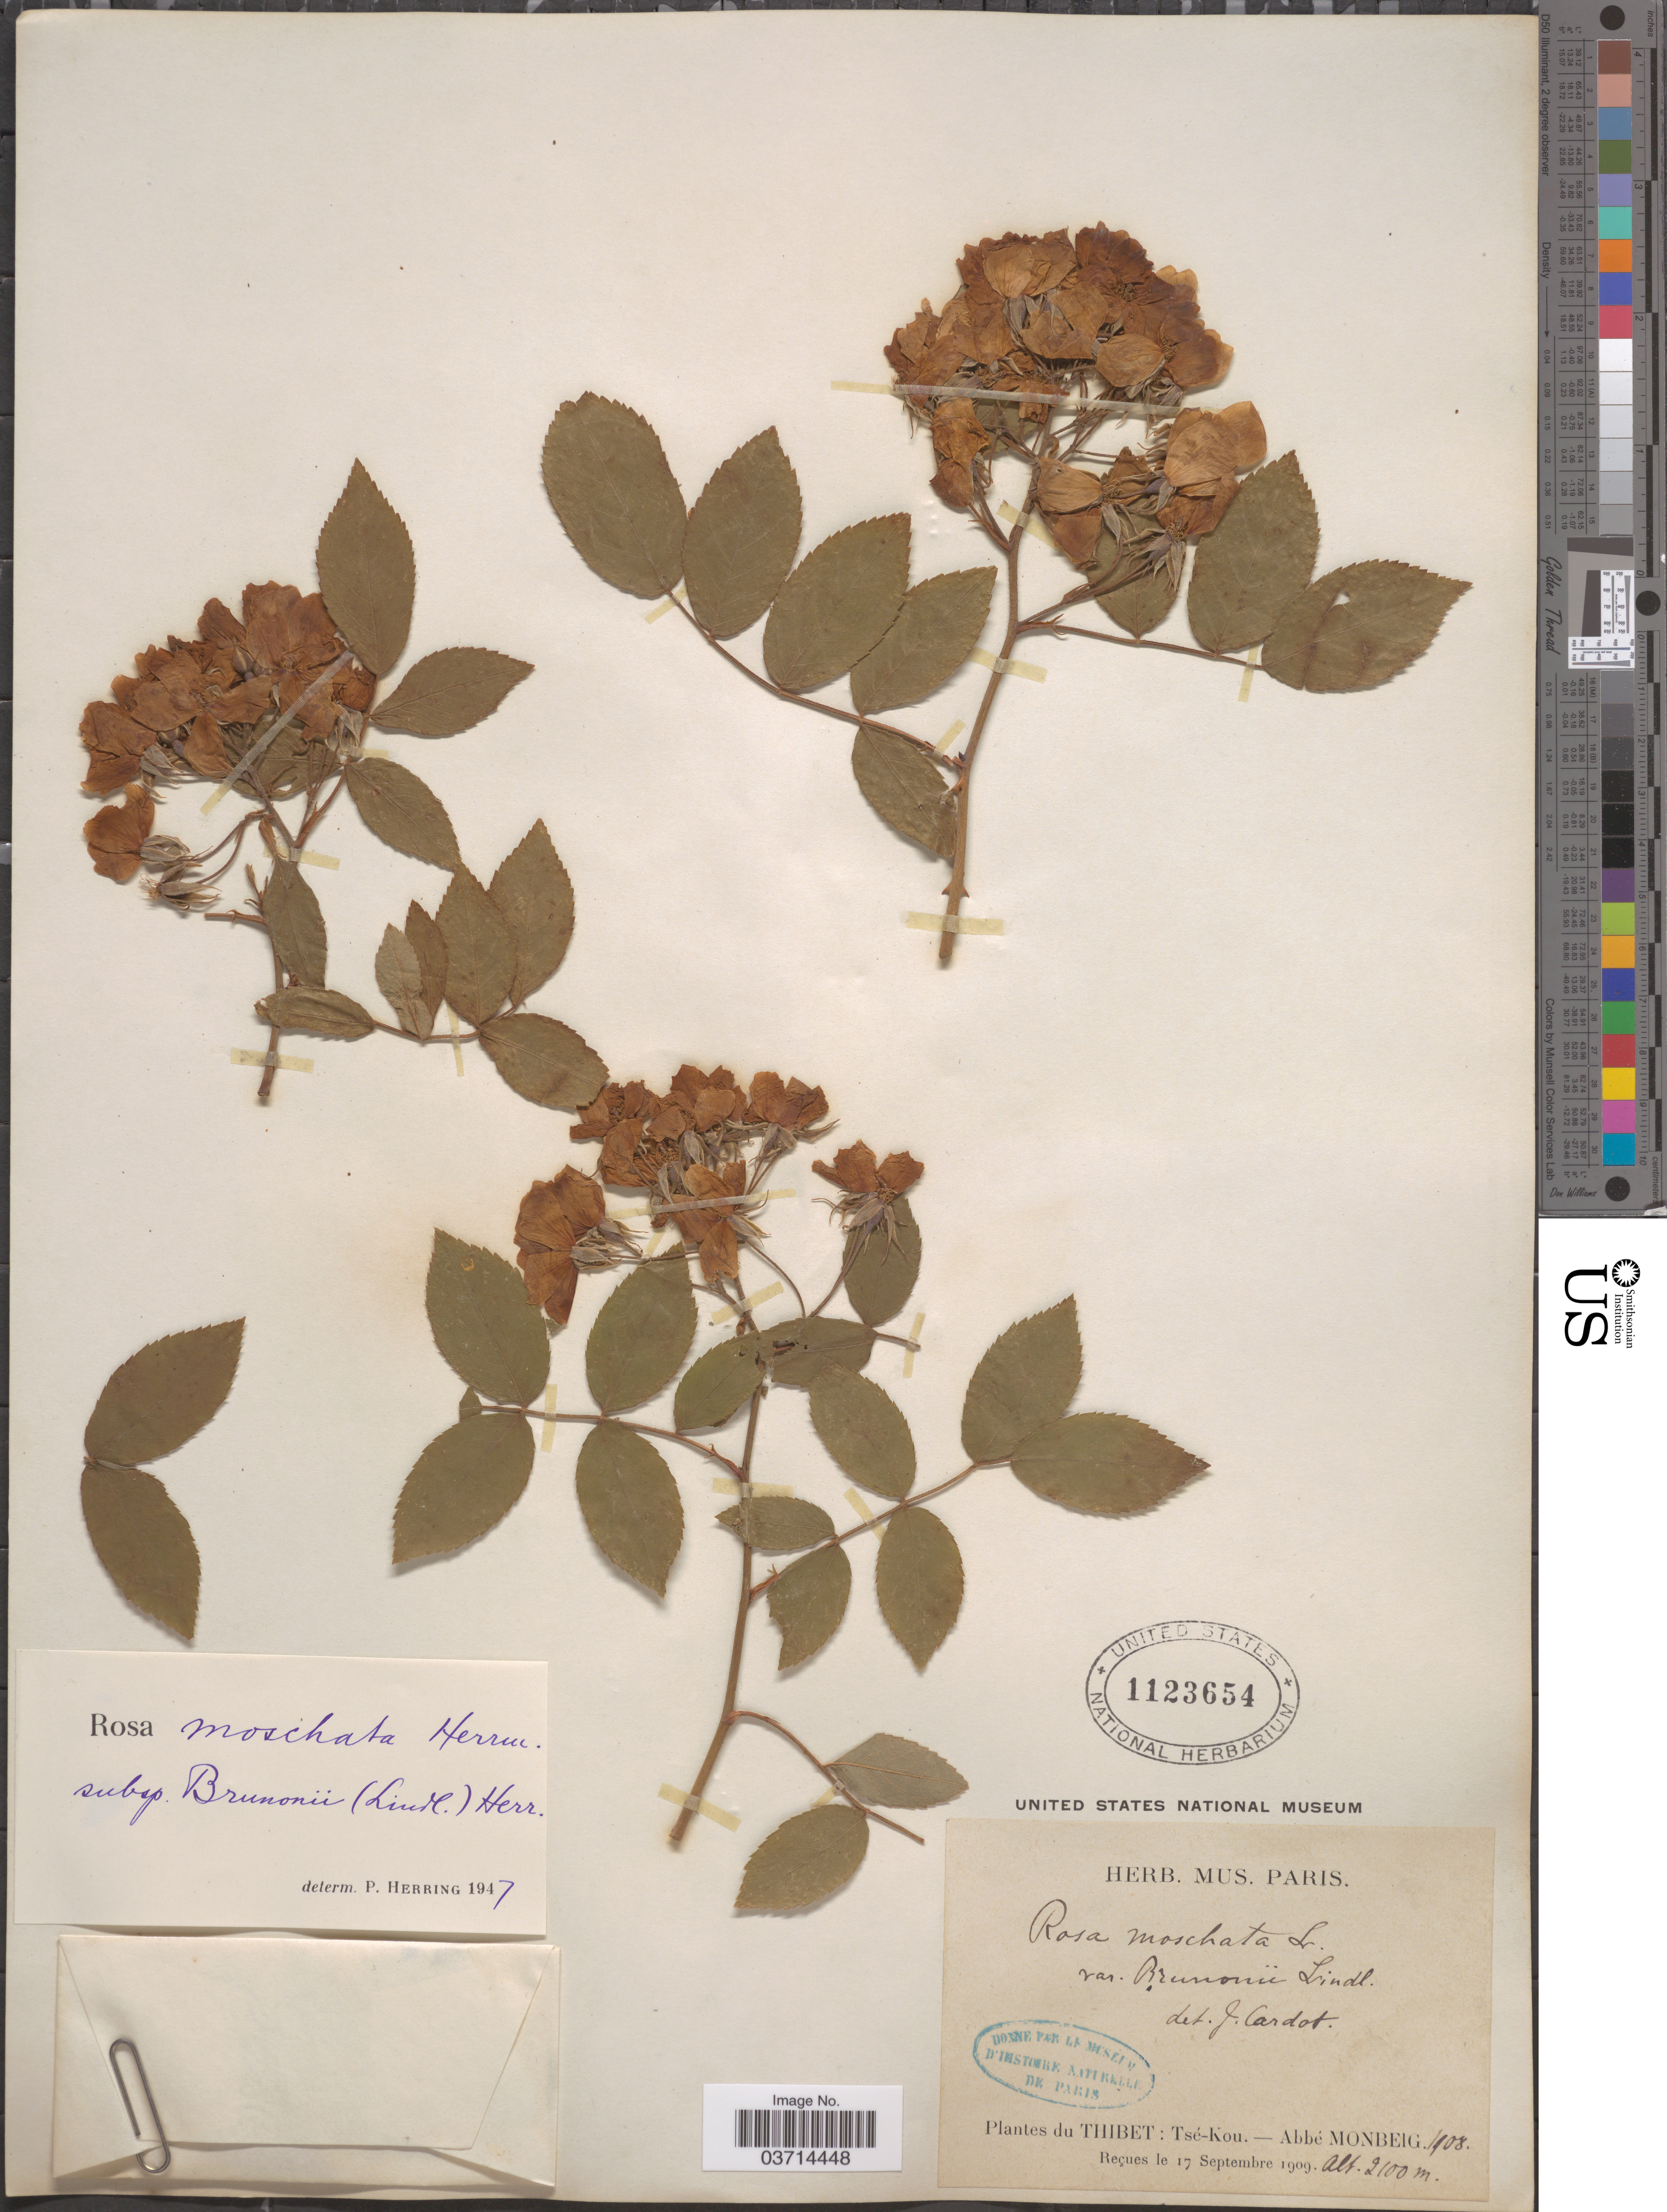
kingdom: Plantae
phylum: Tracheophyta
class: Magnoliopsida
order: Rosales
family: Rosaceae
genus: Rosa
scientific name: Rosa brunonii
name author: Lindl.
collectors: P. Monbeig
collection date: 1908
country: China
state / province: Xizang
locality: Thibet: Tsé-Kou.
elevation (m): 2100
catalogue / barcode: US 1123654